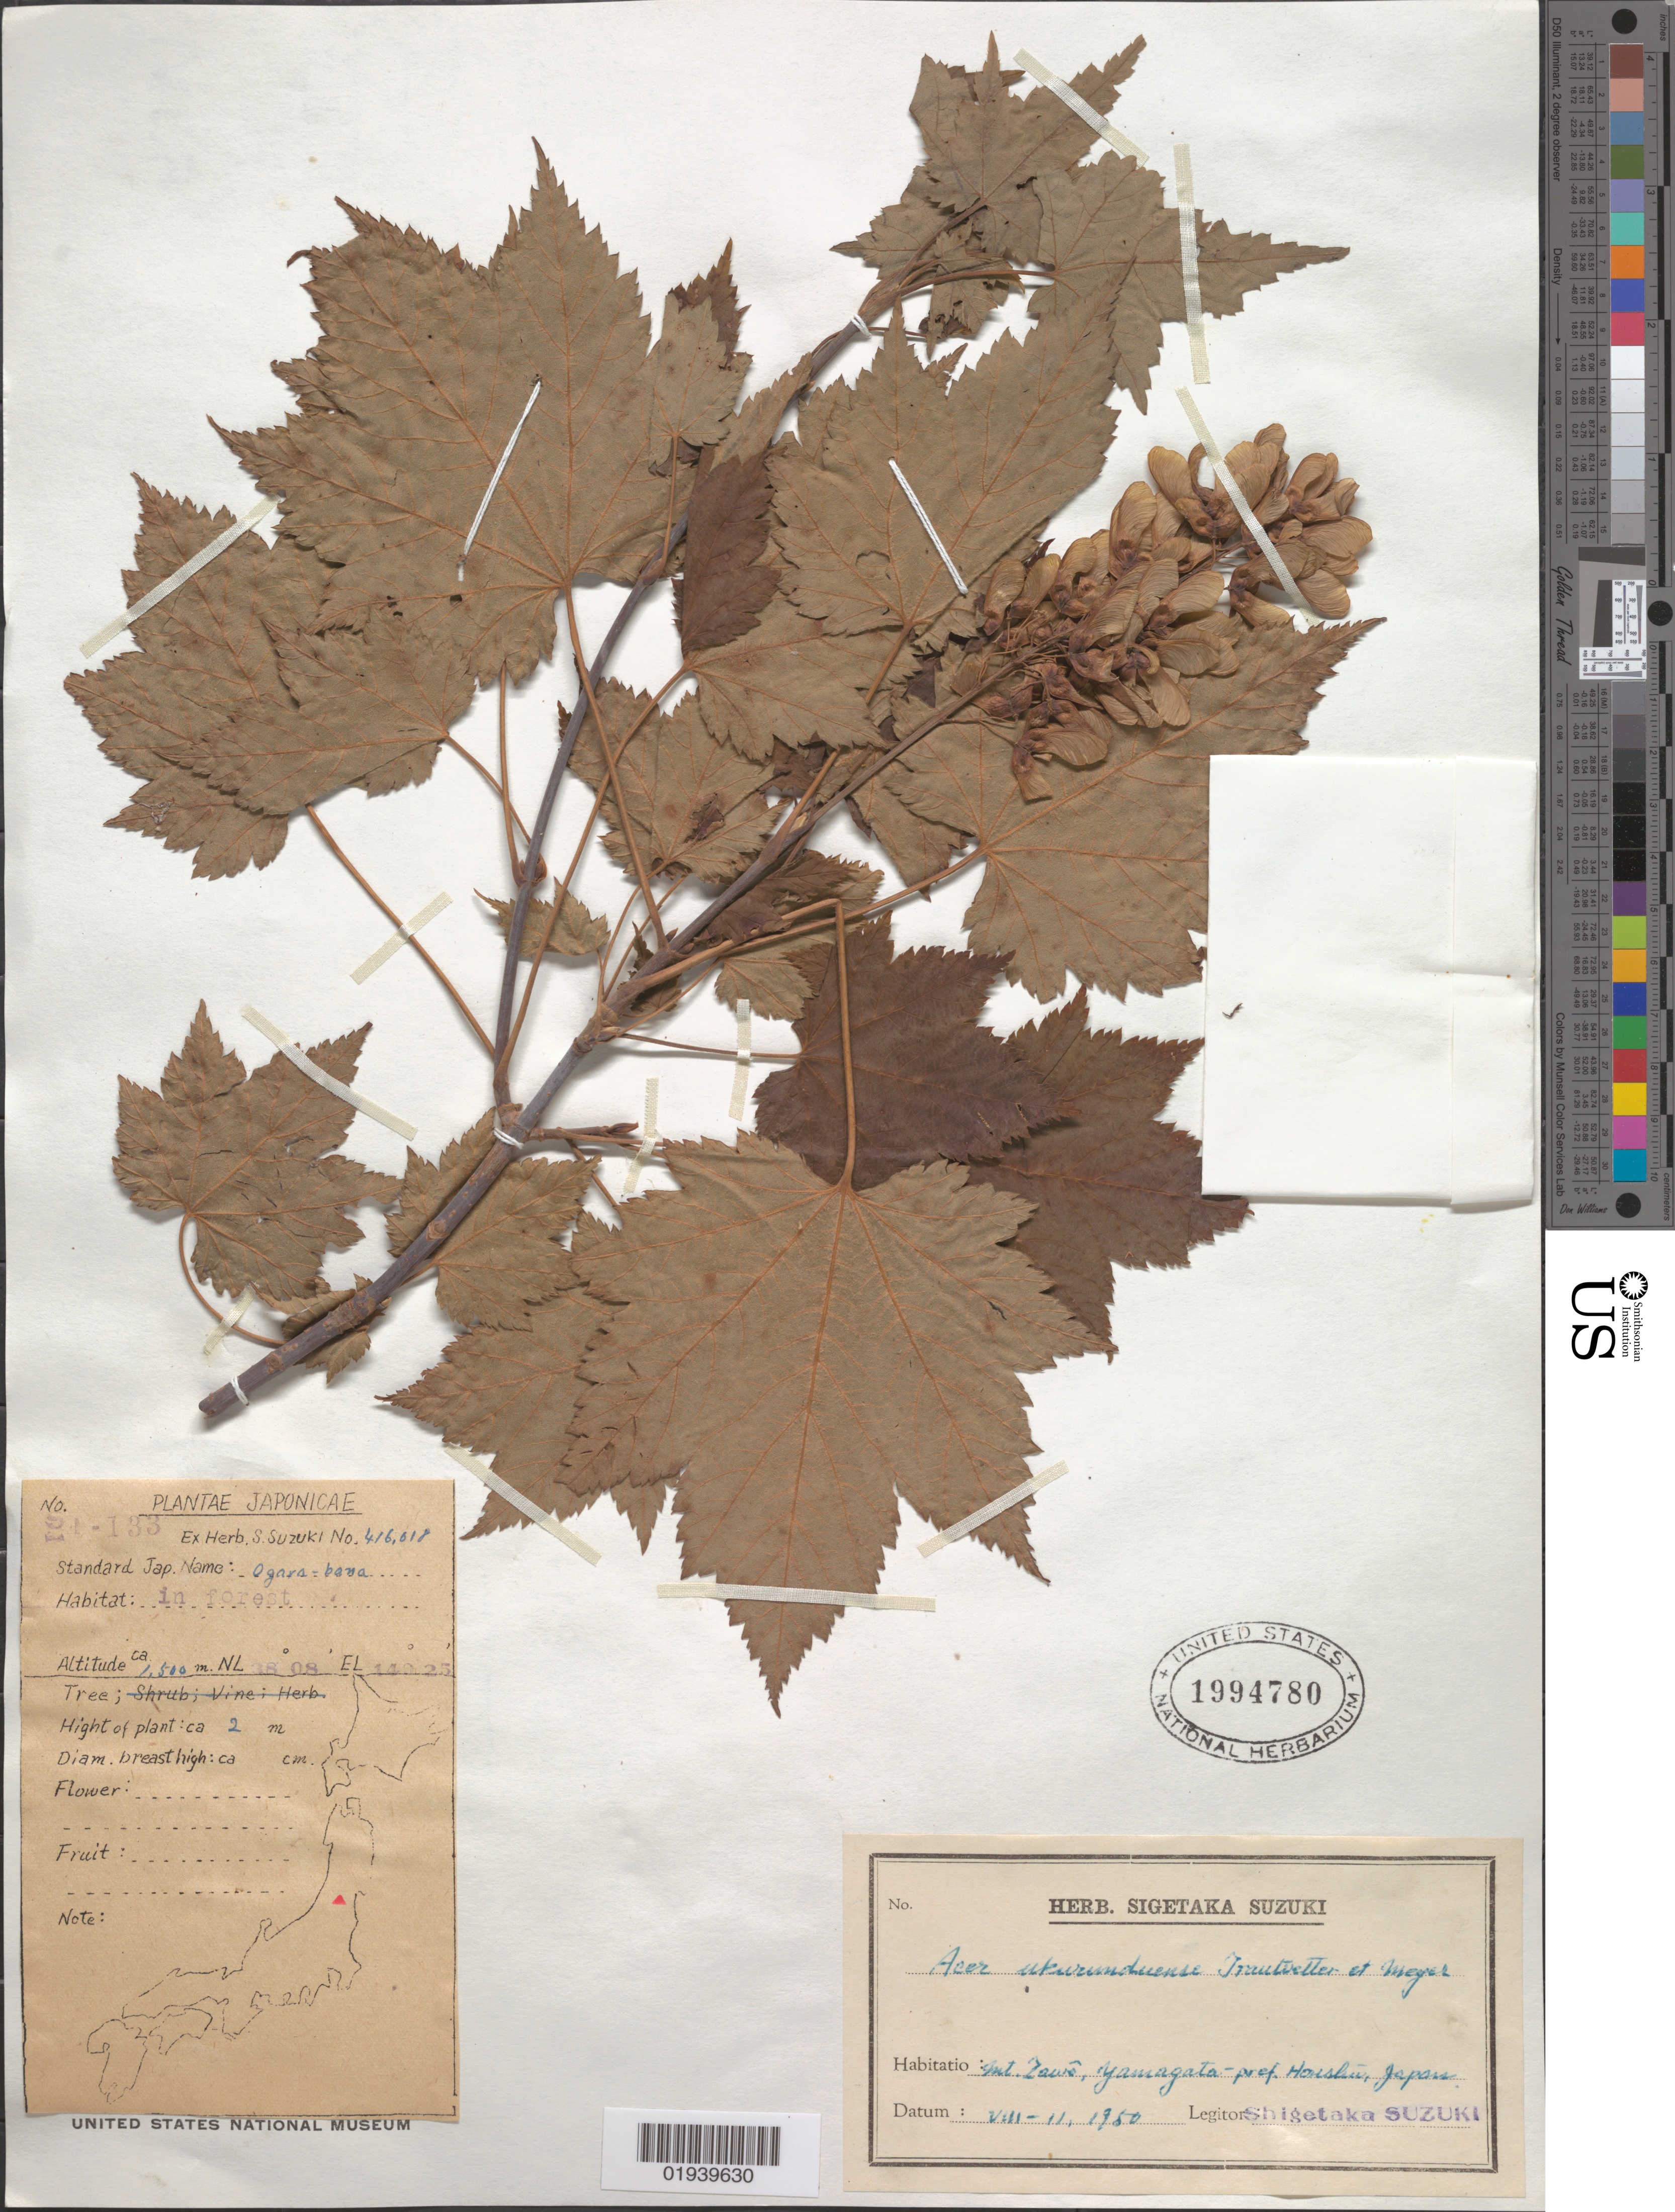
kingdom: Plantae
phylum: Tracheophyta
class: Magnoliopsida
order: Sapindales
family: Sapindaceae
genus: Acer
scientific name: Acer ukurunduense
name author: Trautv. & C.A. Mey.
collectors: S. Suzuki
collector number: SI-133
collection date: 1950-07-11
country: Japan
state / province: Yamagata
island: Honshu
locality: Mt. Zawa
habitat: In forest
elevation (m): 1500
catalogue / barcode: US 1994780